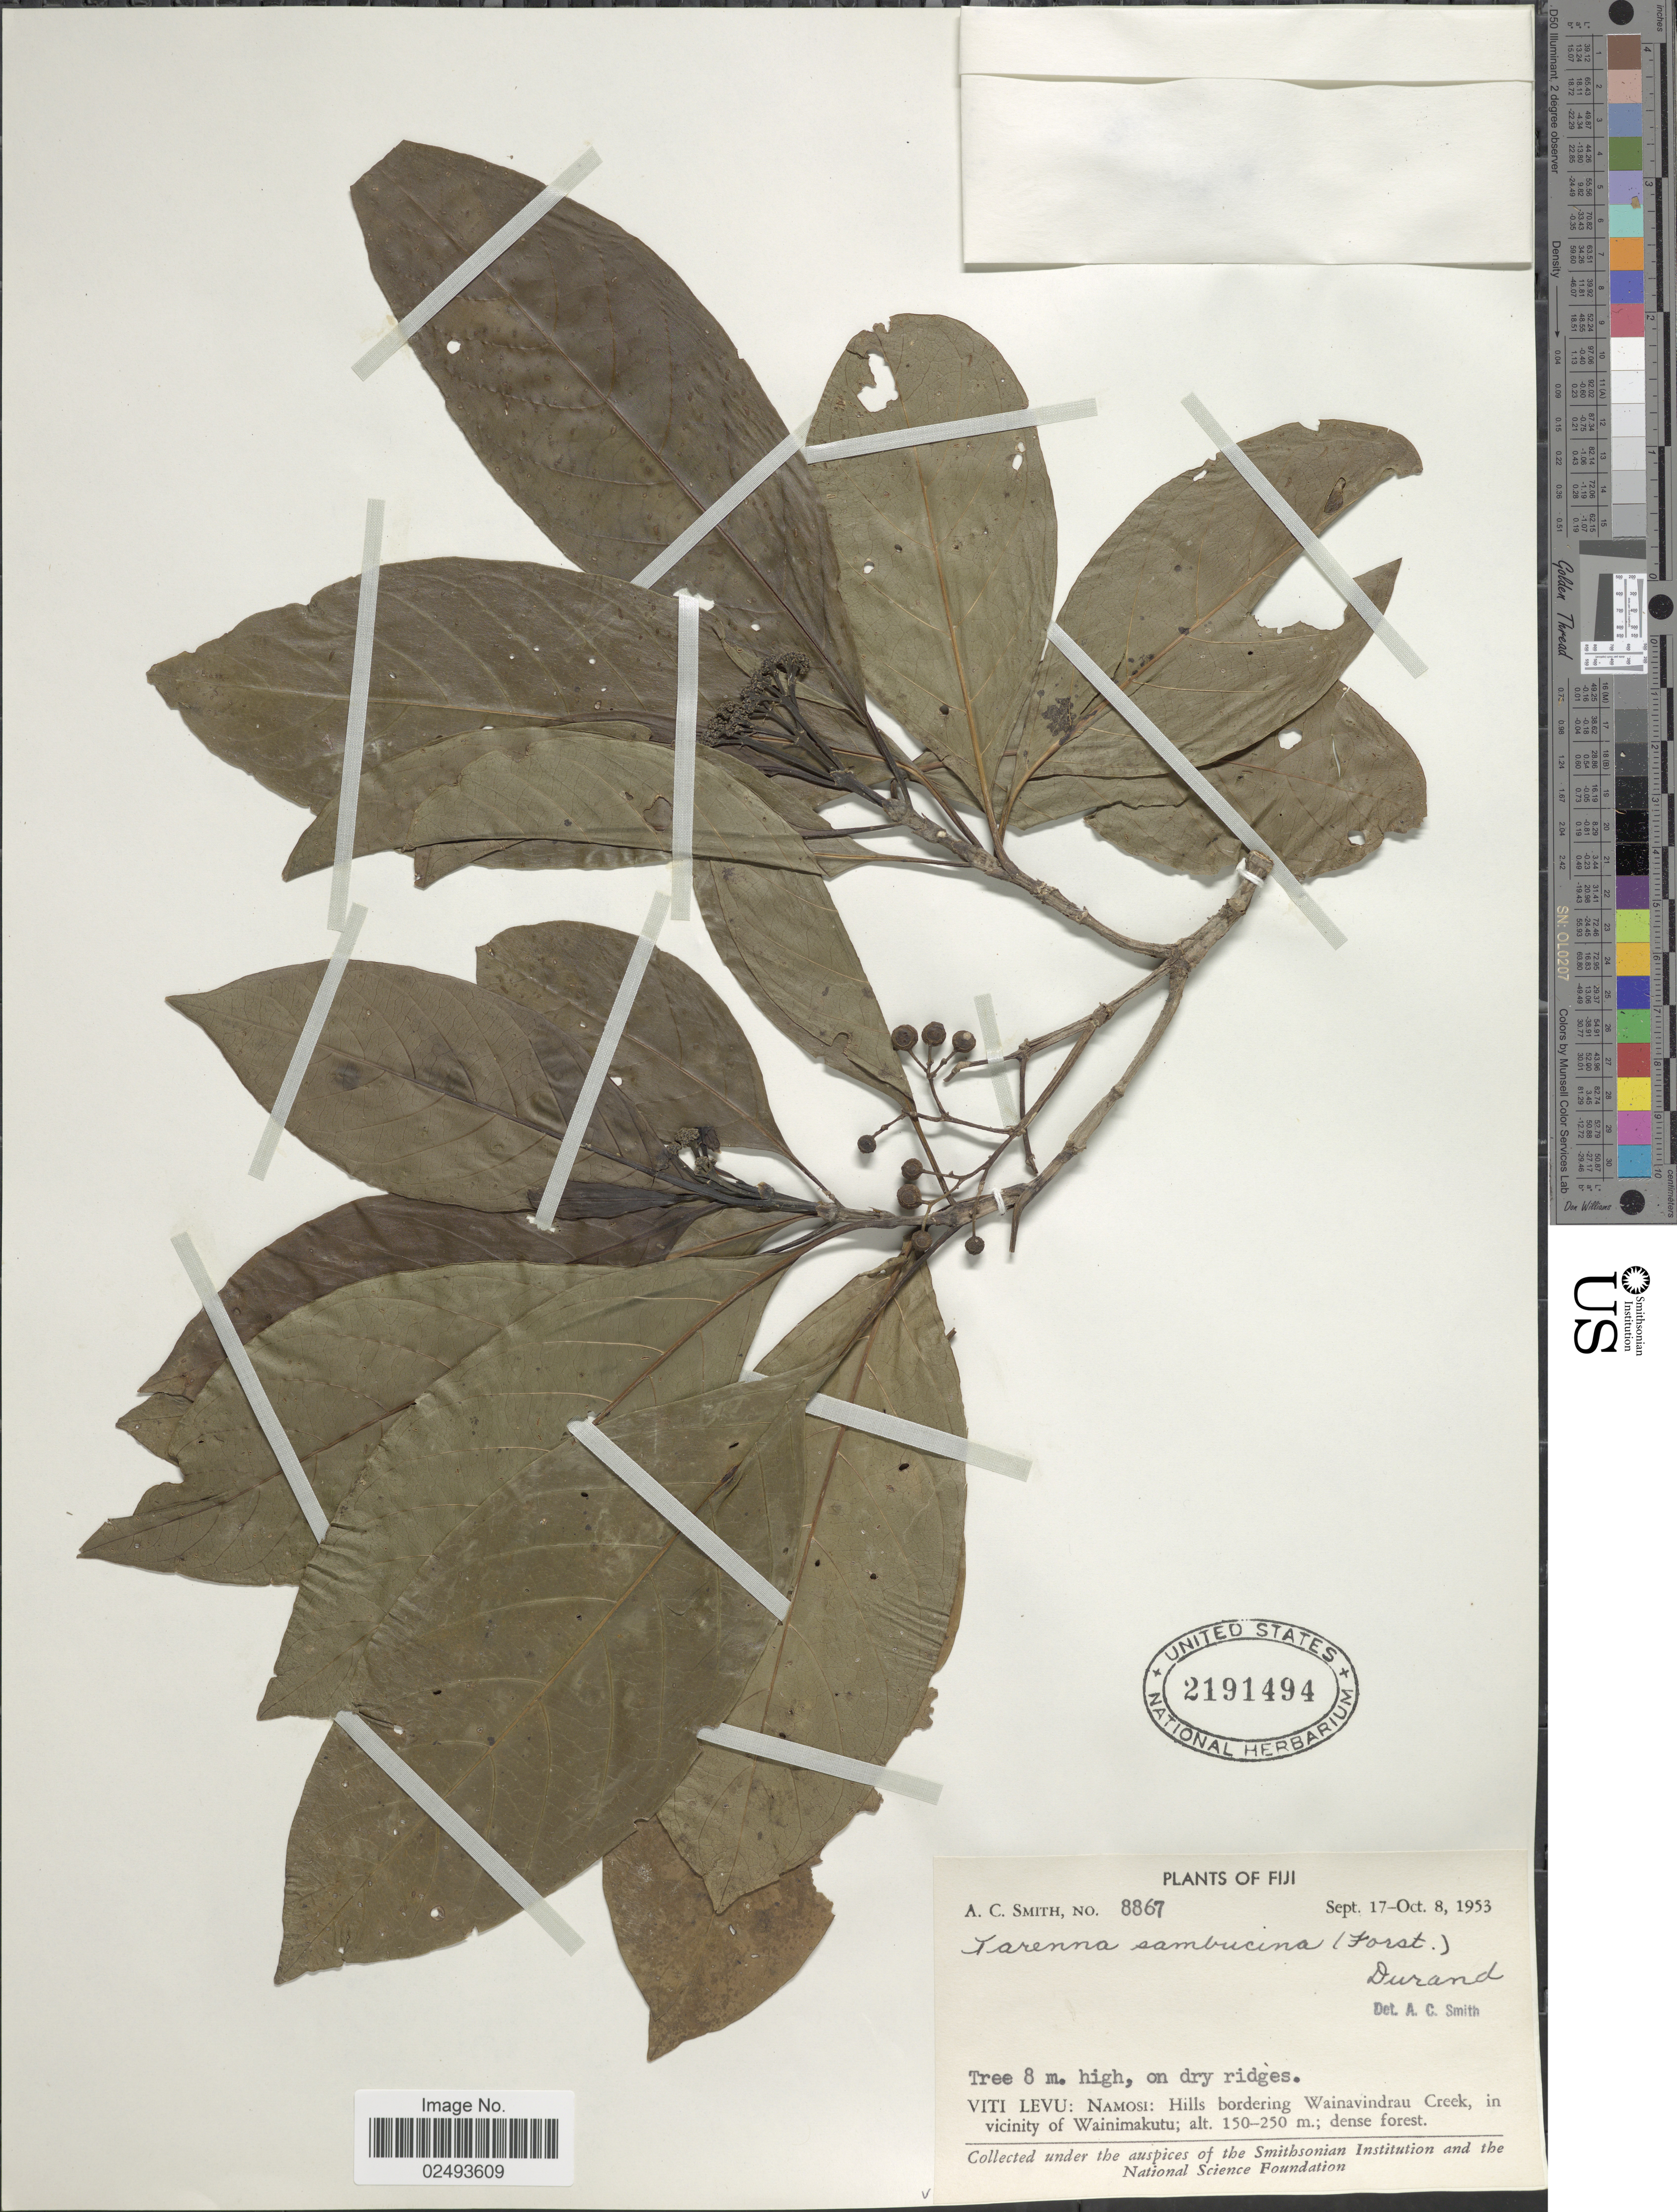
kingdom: Plantae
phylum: Tracheophyta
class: Magnoliopsida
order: Gentianales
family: Rubiaceae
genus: Tarenna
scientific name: Tarenna sambucina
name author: (G. Forst.) Drake ex Durand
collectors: A. C. Smith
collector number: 8867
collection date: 1953-09-17/1953-10-08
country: Fiji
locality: Viti Levu: Namosi: Hills bordering Wainavindrau Creek, in vicinity of Wainimakutu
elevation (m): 150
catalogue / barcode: US 2191494